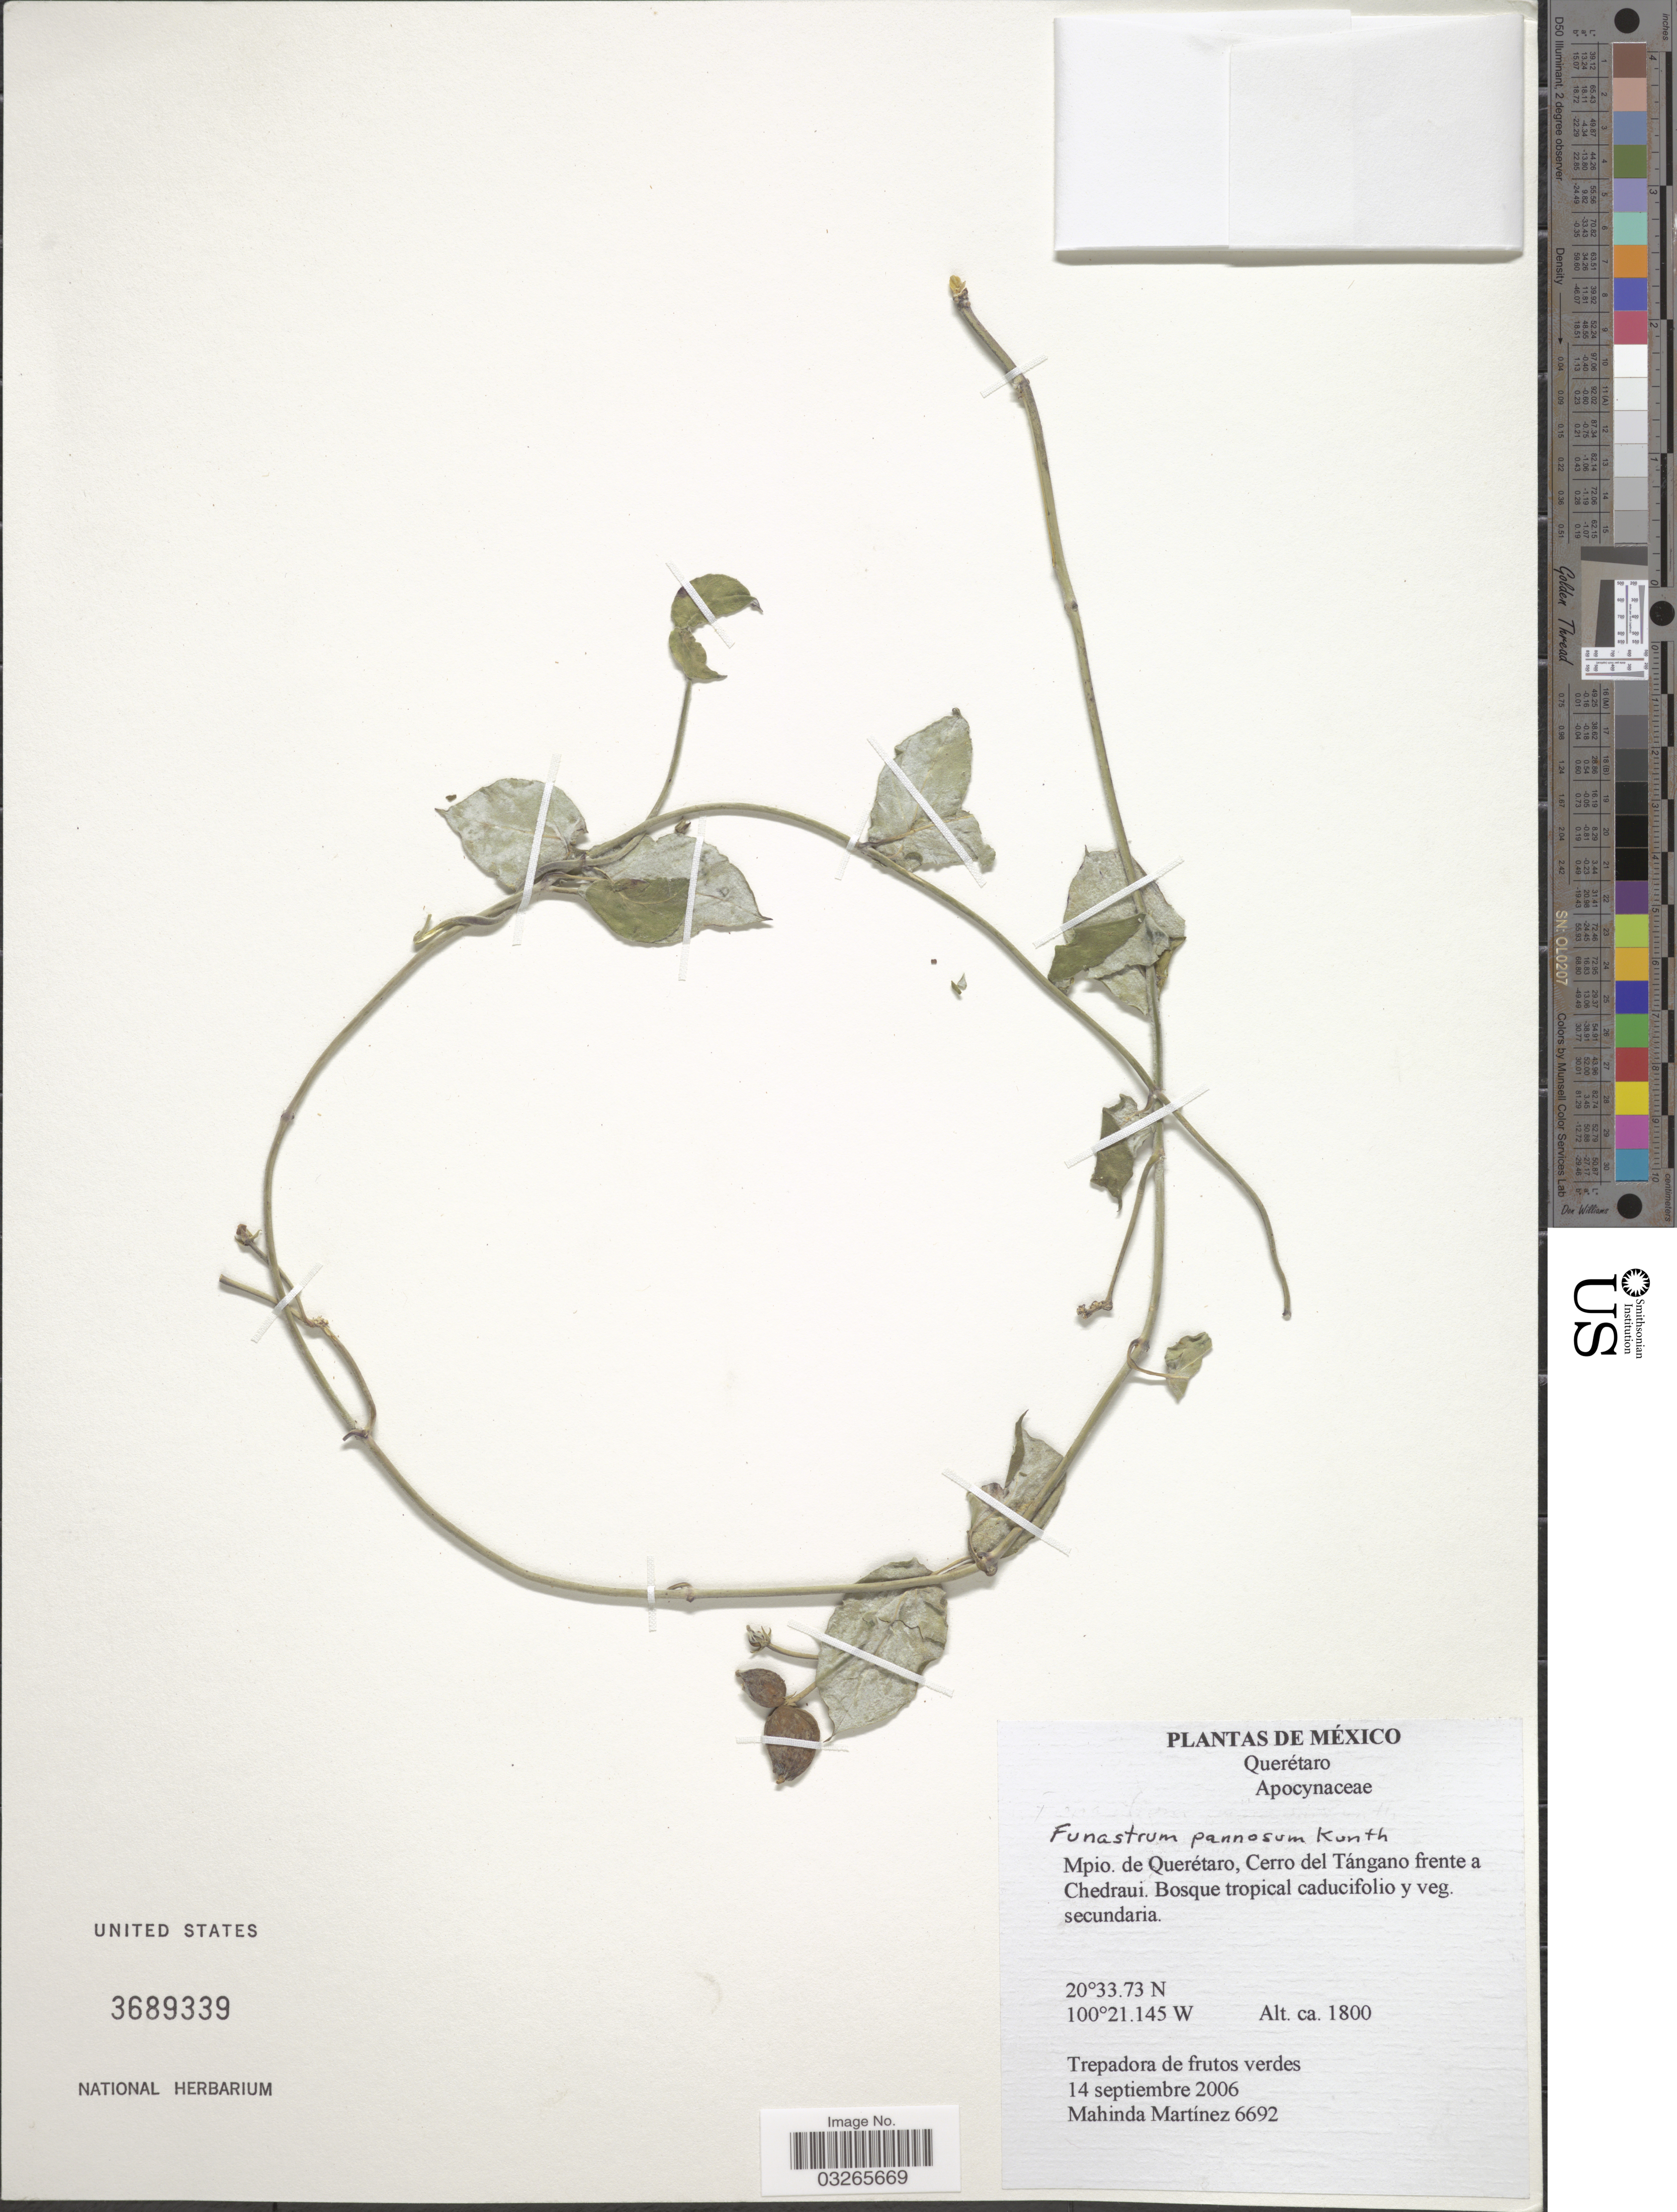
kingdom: Plantae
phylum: Tracheophyta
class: Magnoliopsida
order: Gentianales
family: Apocynaceae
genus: Sarcostemma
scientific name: Sarcostemma pannosum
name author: Decne.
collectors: M. Martinez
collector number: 6692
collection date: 2006-09-14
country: Mexico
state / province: Querétaro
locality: Mpio. de Querétaro, Cerro del Tángano frente a Chedraui.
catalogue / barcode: US 3689339